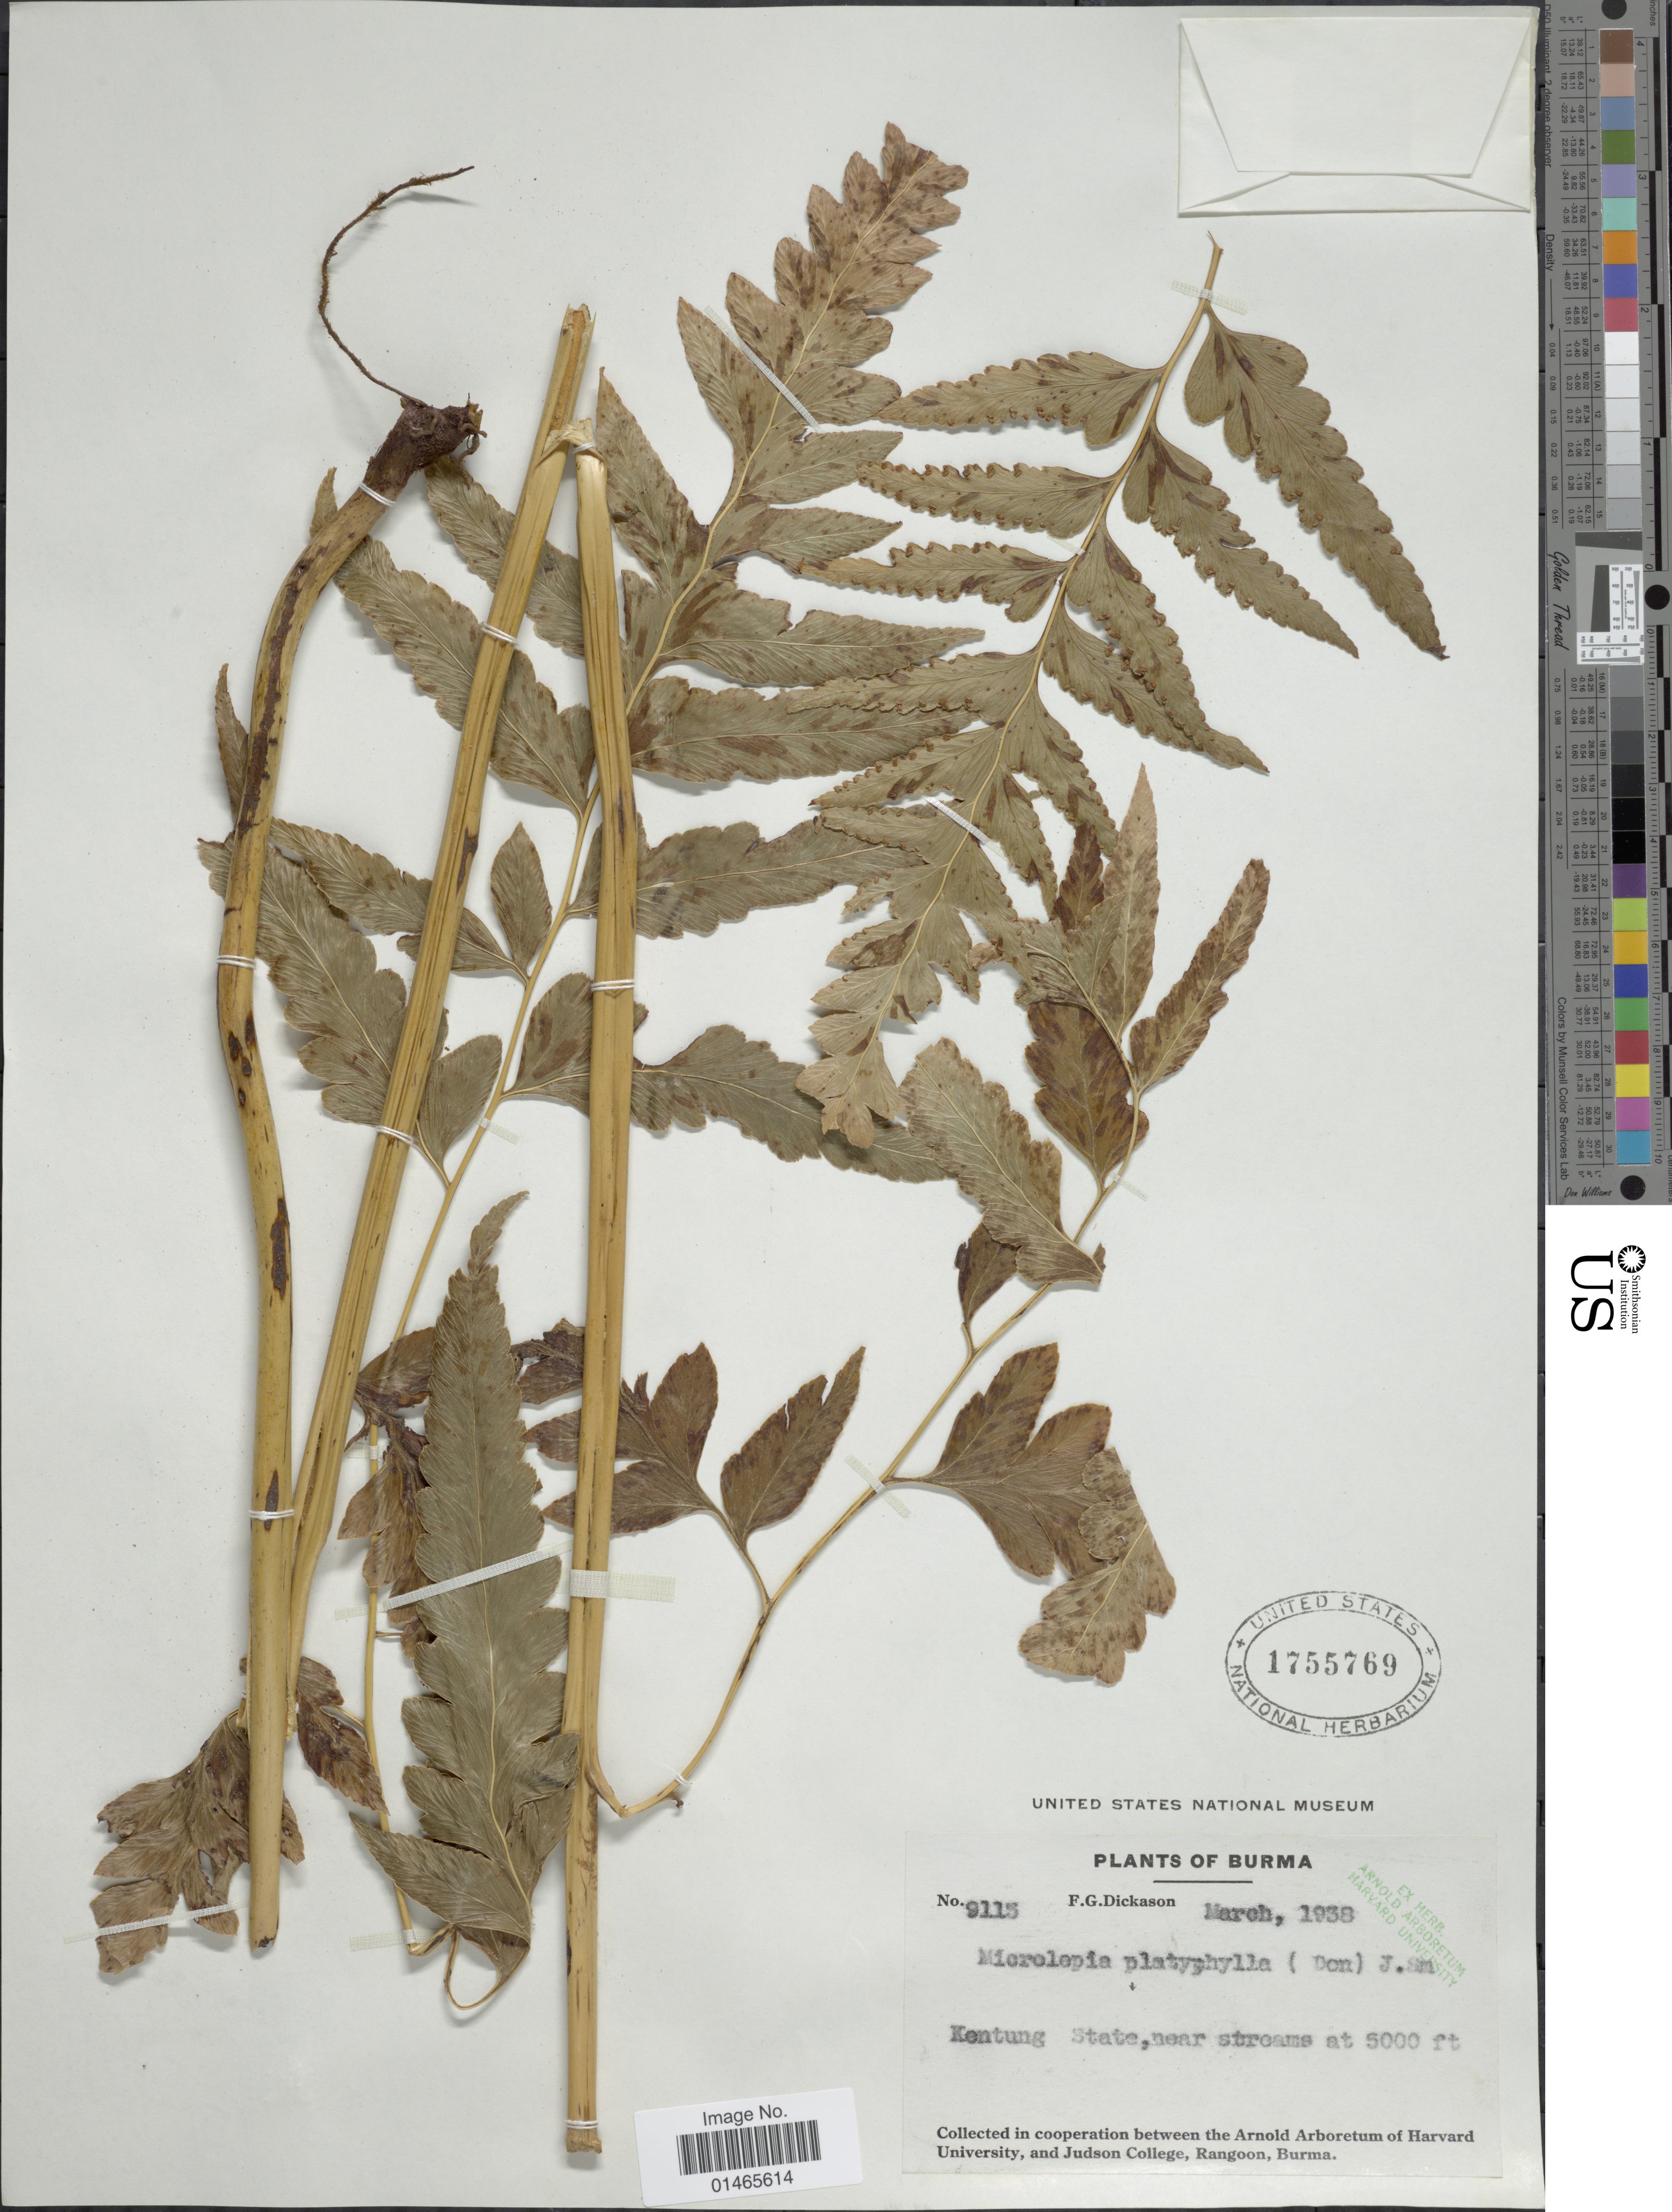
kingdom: Plantae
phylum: Tracheophyta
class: Polypodiopsida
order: Polypodiales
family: Dennstaedtiaceae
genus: Microlepia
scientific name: Microlepia platyphylla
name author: (D. Don) J. Sm.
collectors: F. Dickason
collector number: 9115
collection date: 1938-03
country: Myanmar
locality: Burma, Kentung State, near stream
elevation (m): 1524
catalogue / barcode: US 1755769